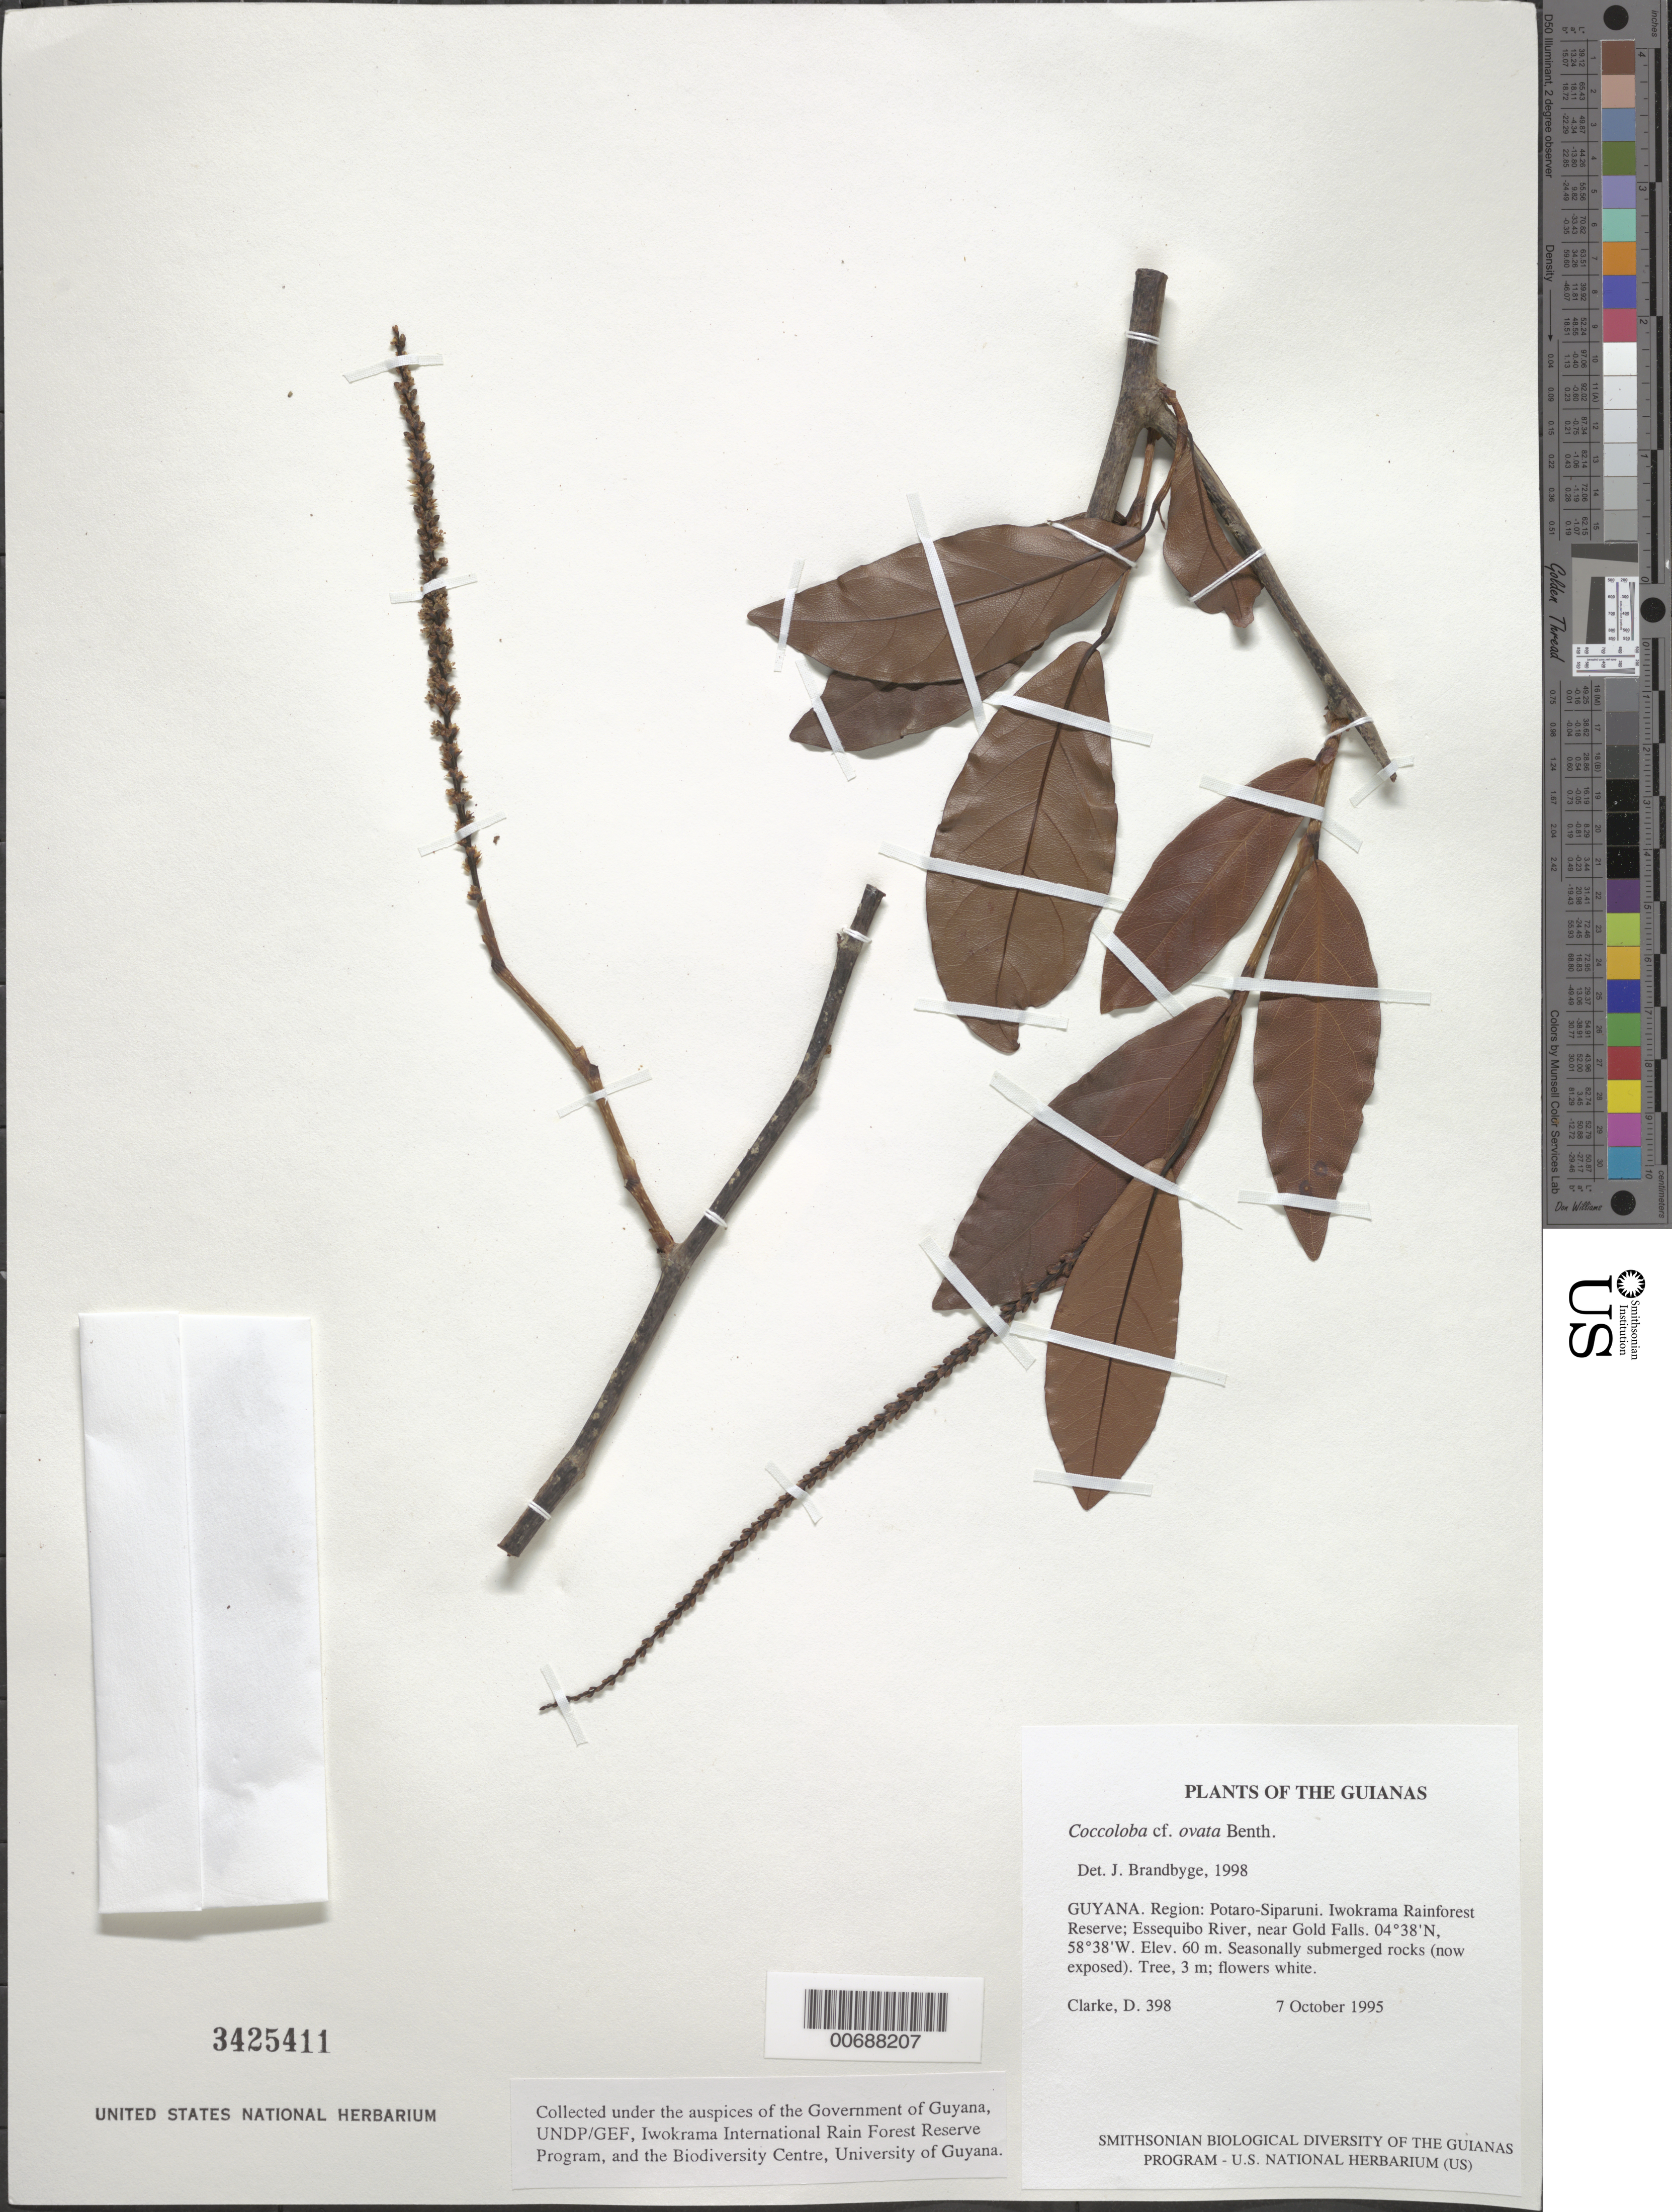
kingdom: Plantae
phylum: Tracheophyta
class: Magnoliopsida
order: Caryophyllales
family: Polygonaceae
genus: Coccoloba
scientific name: Coccoloba ovata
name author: Benth.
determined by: Brandbyge, J.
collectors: H. D. Clarke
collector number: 398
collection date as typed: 7 October 1995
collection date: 1995-10-07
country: Guyana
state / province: Potaro-Siparuni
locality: Iwokrama Rainforest Reserve; Essequibo River, near Gold Falls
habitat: Seasonally submerged rocks (now exposed)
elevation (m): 60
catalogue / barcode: US 3425411